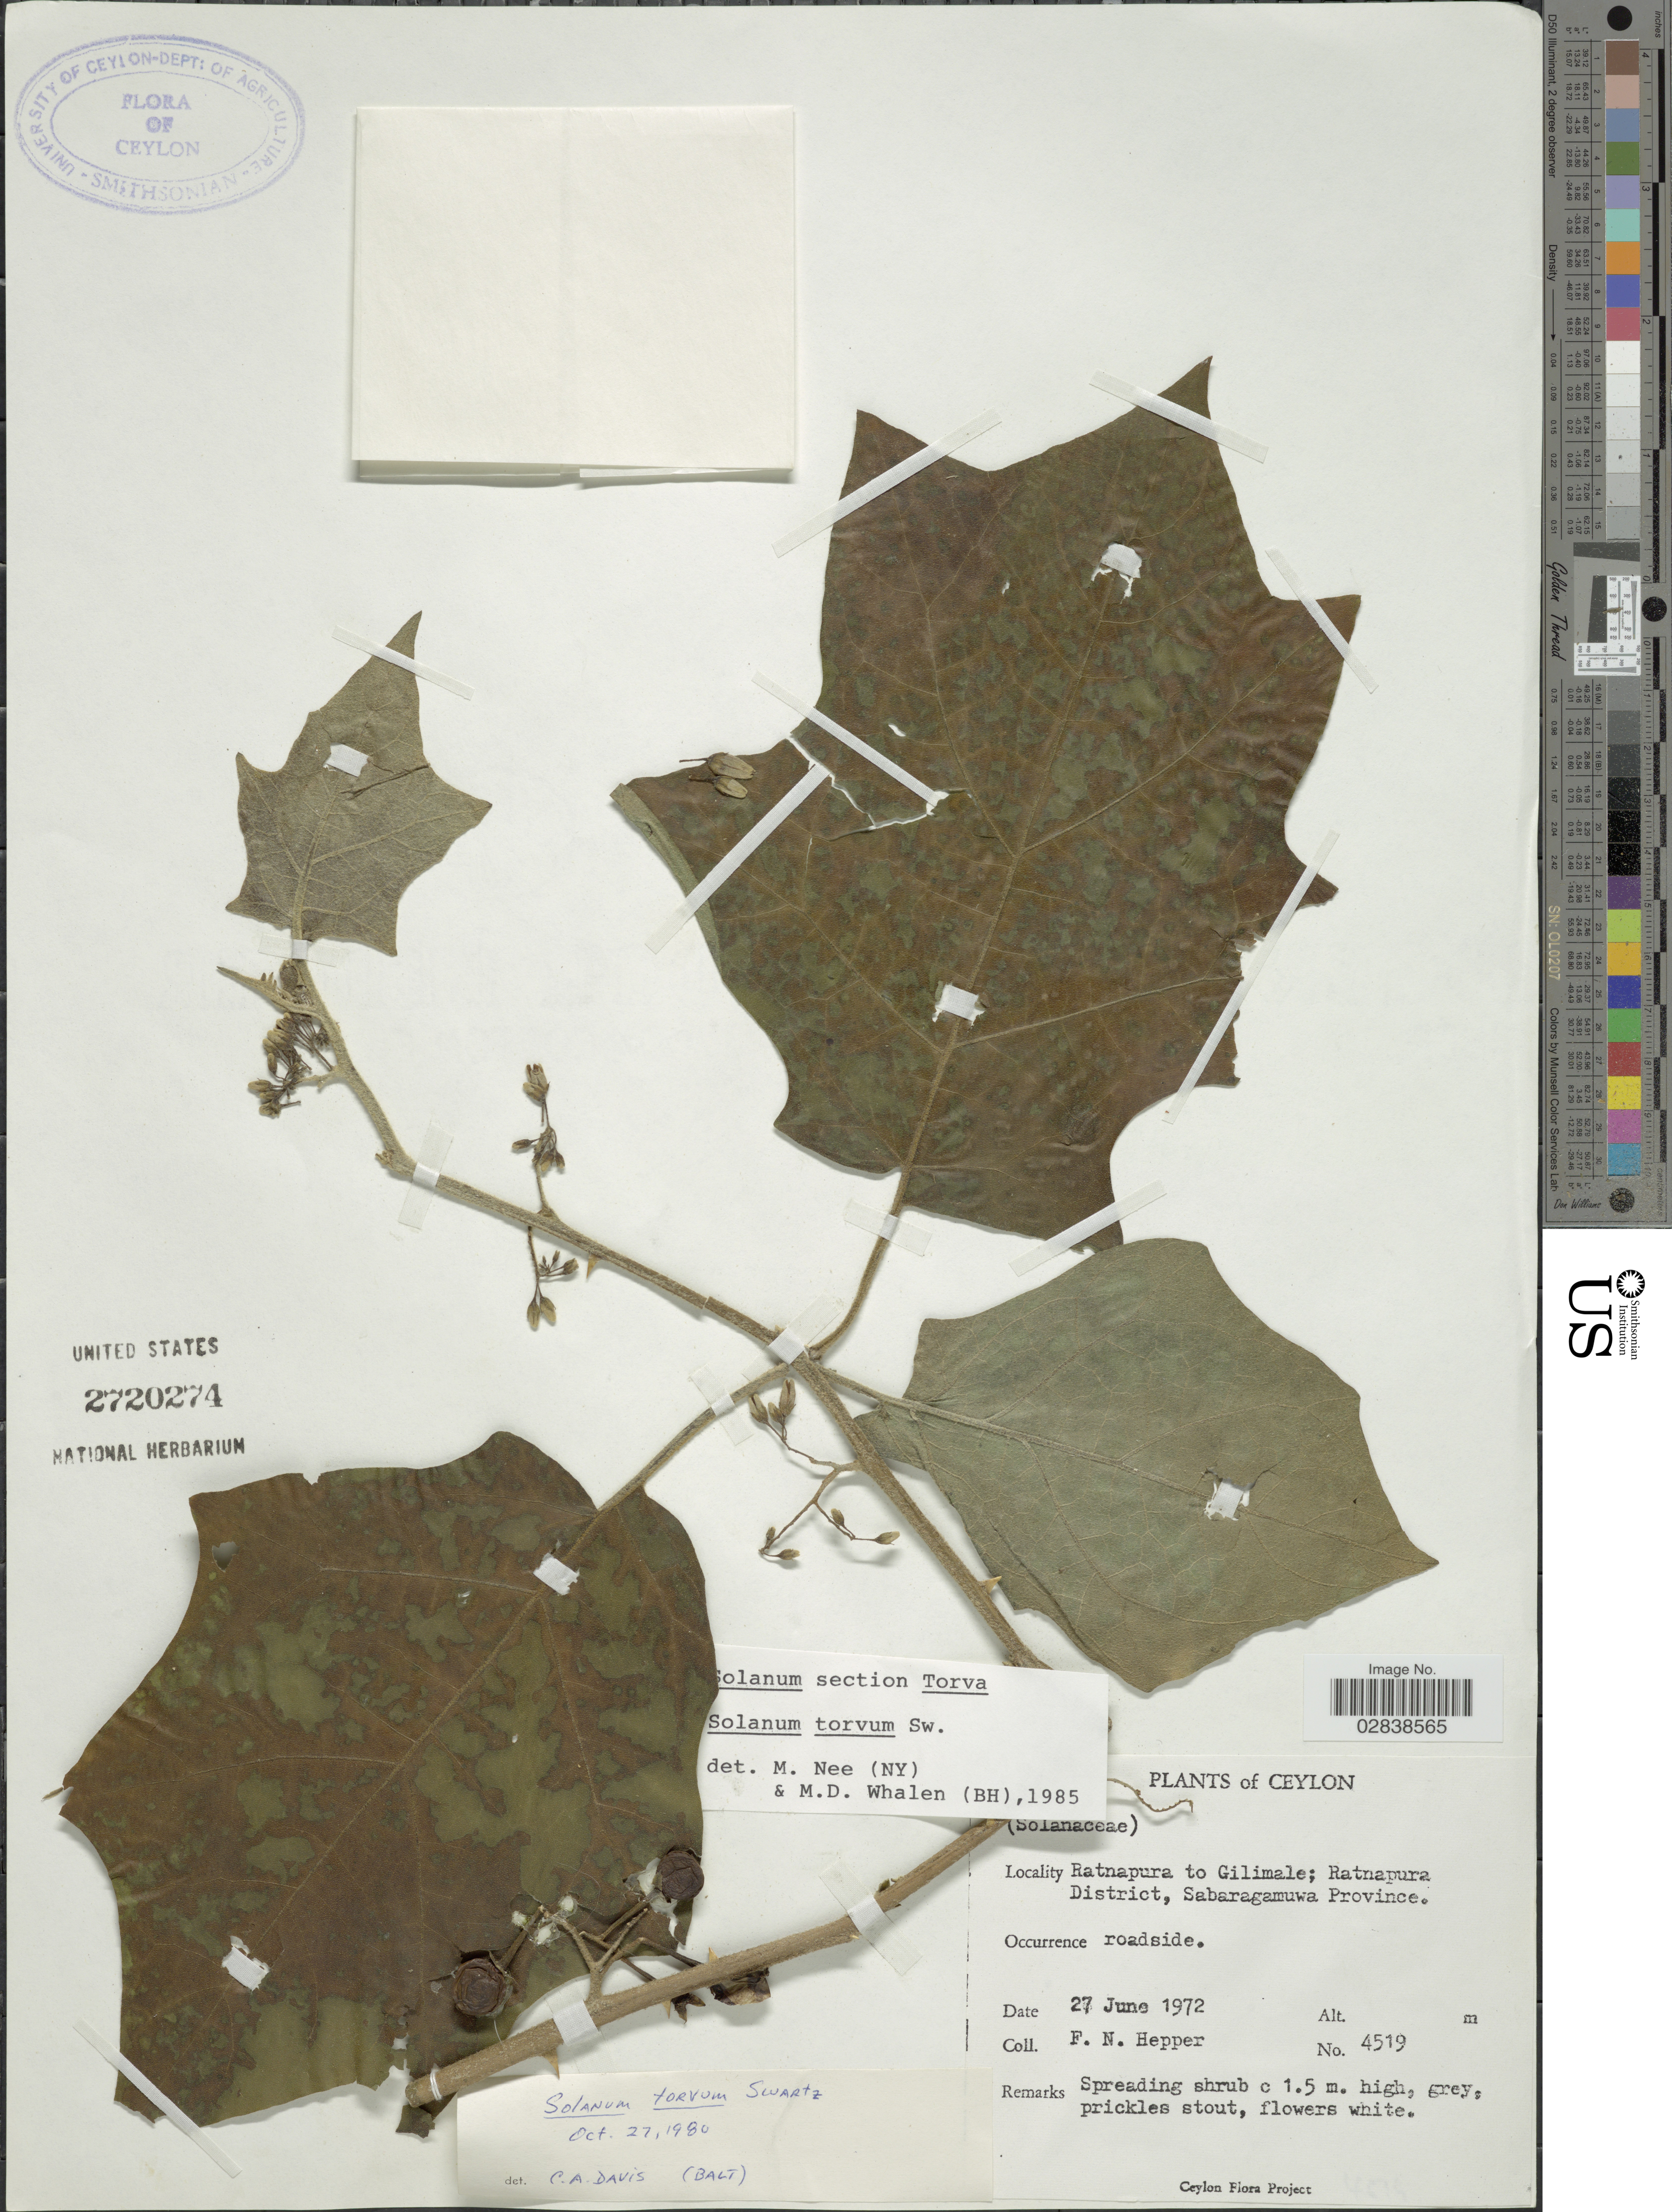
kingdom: Plantae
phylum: Tracheophyta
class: Magnoliopsida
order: Solanales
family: Solanaceae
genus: Solanum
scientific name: Solanum torvum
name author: Sw.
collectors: F. Hepper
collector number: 4519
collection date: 1972-06-27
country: Sri Lanka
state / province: Sabaragamuwa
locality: Ceylon, Ratnapura to Gilimale; Ratnapura District, Sabaragamuwa Province.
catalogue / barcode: US 2720274